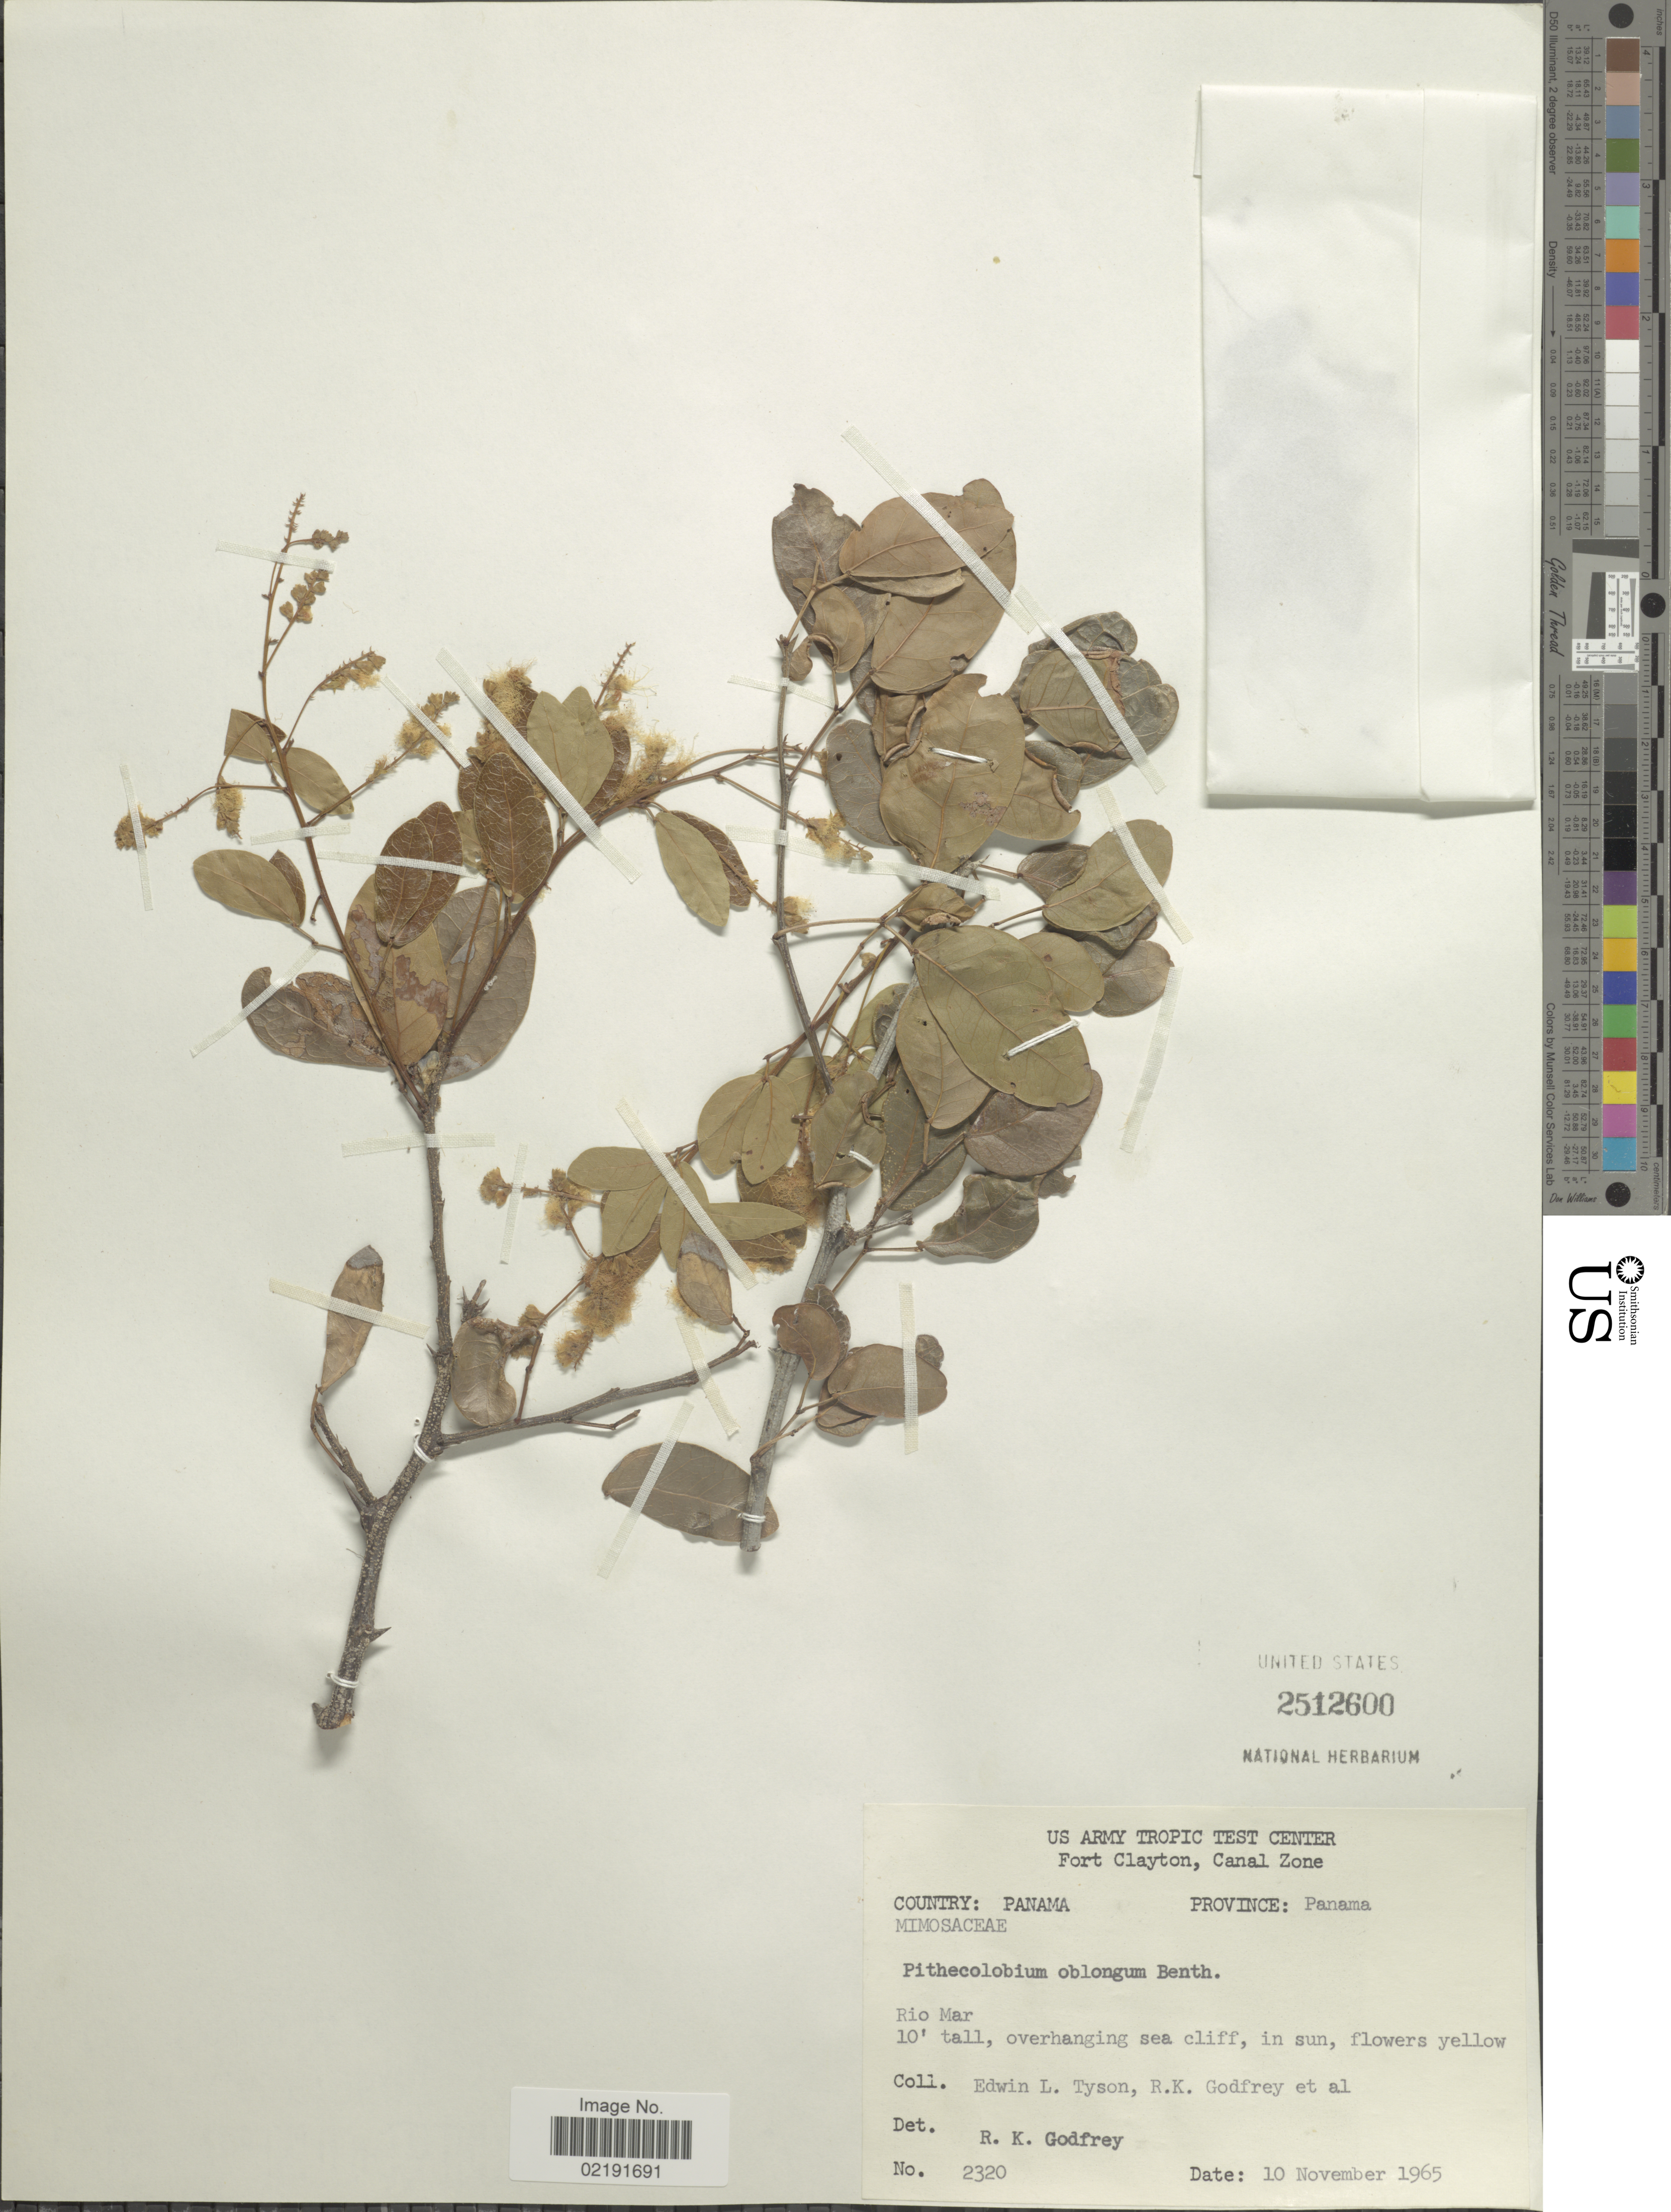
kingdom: Plantae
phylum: Tracheophyta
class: Magnoliopsida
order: Fabales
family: Fabaceae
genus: Pithecellobium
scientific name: Pithecellobium oblongum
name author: Benth.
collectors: E. L. Tyson, R. K. Godfrey & et al.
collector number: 2320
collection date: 1965-11-10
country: Panama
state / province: Panamá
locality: Country: Panama. Province: Panama. Rio Mar.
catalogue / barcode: US 2512600